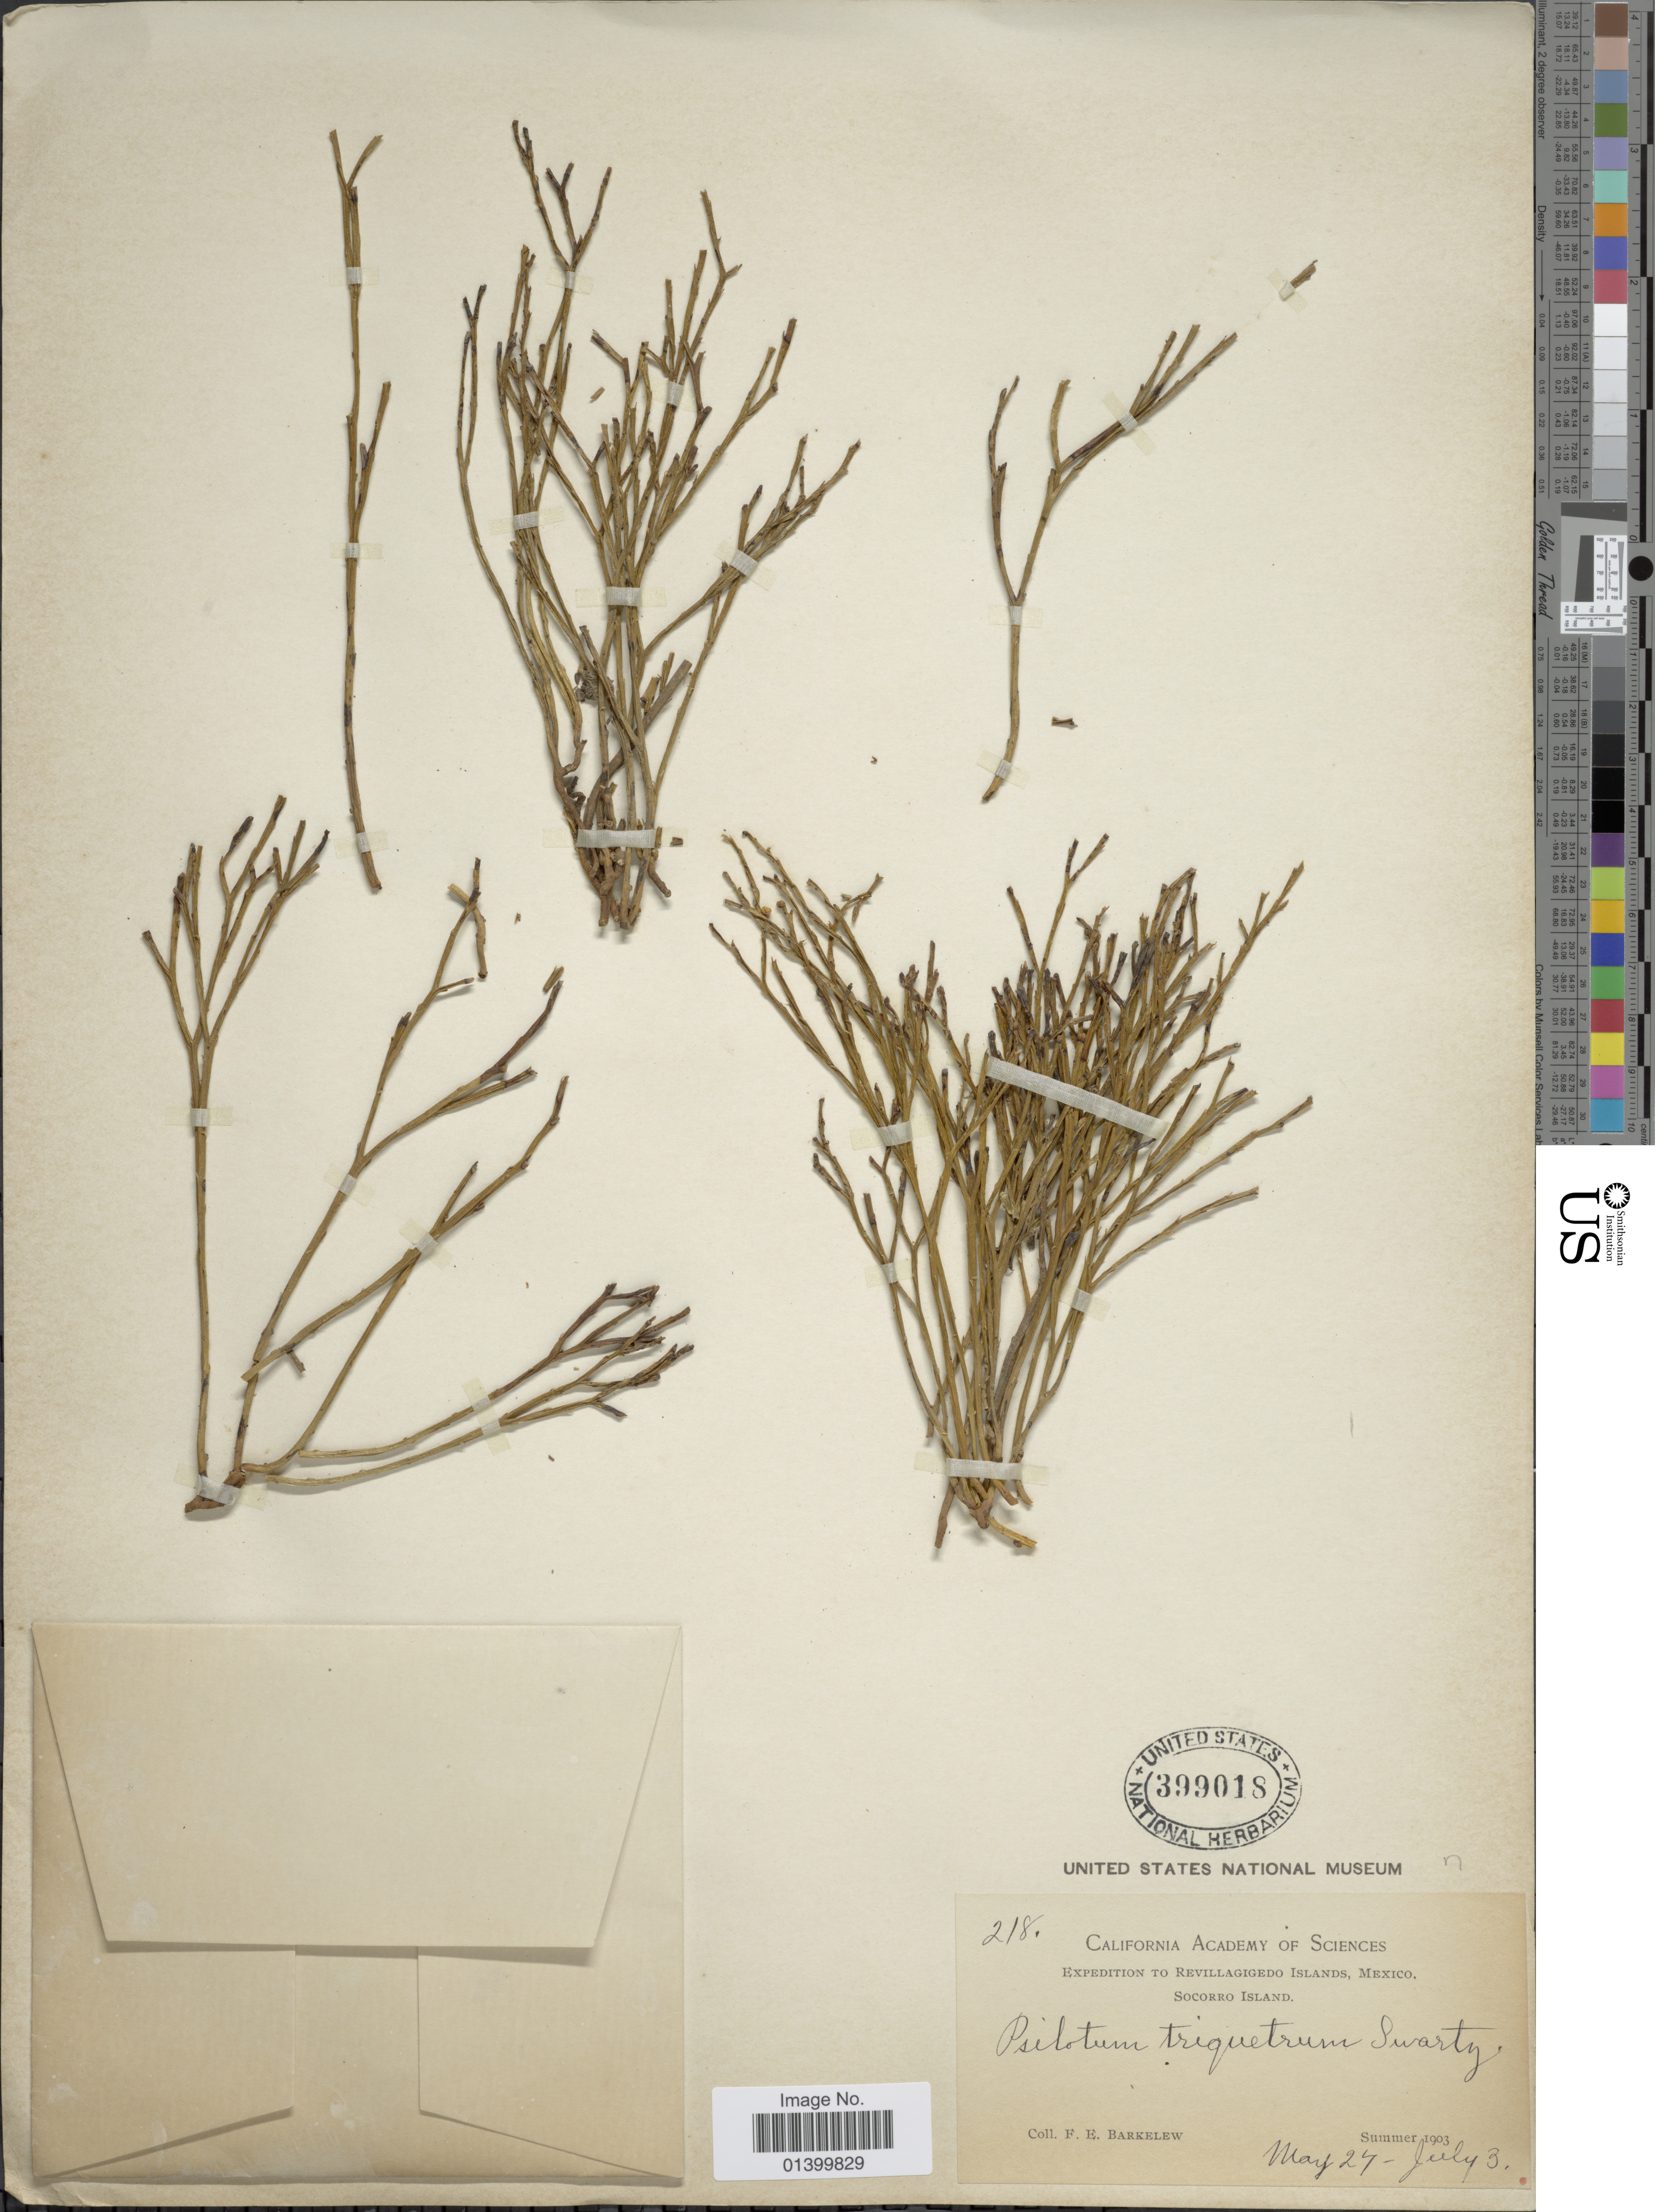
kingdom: Plantae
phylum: Tracheophyta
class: Polypodiopsida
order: Psilotales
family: Psilotaceae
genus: Psilotum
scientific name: Psilotum nudum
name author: (L.) P. Beauv.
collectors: F. Barkelew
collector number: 218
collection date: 1903-05-24/1903-07-03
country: Mexico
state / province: Colima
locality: Socorro Island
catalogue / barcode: US 399018